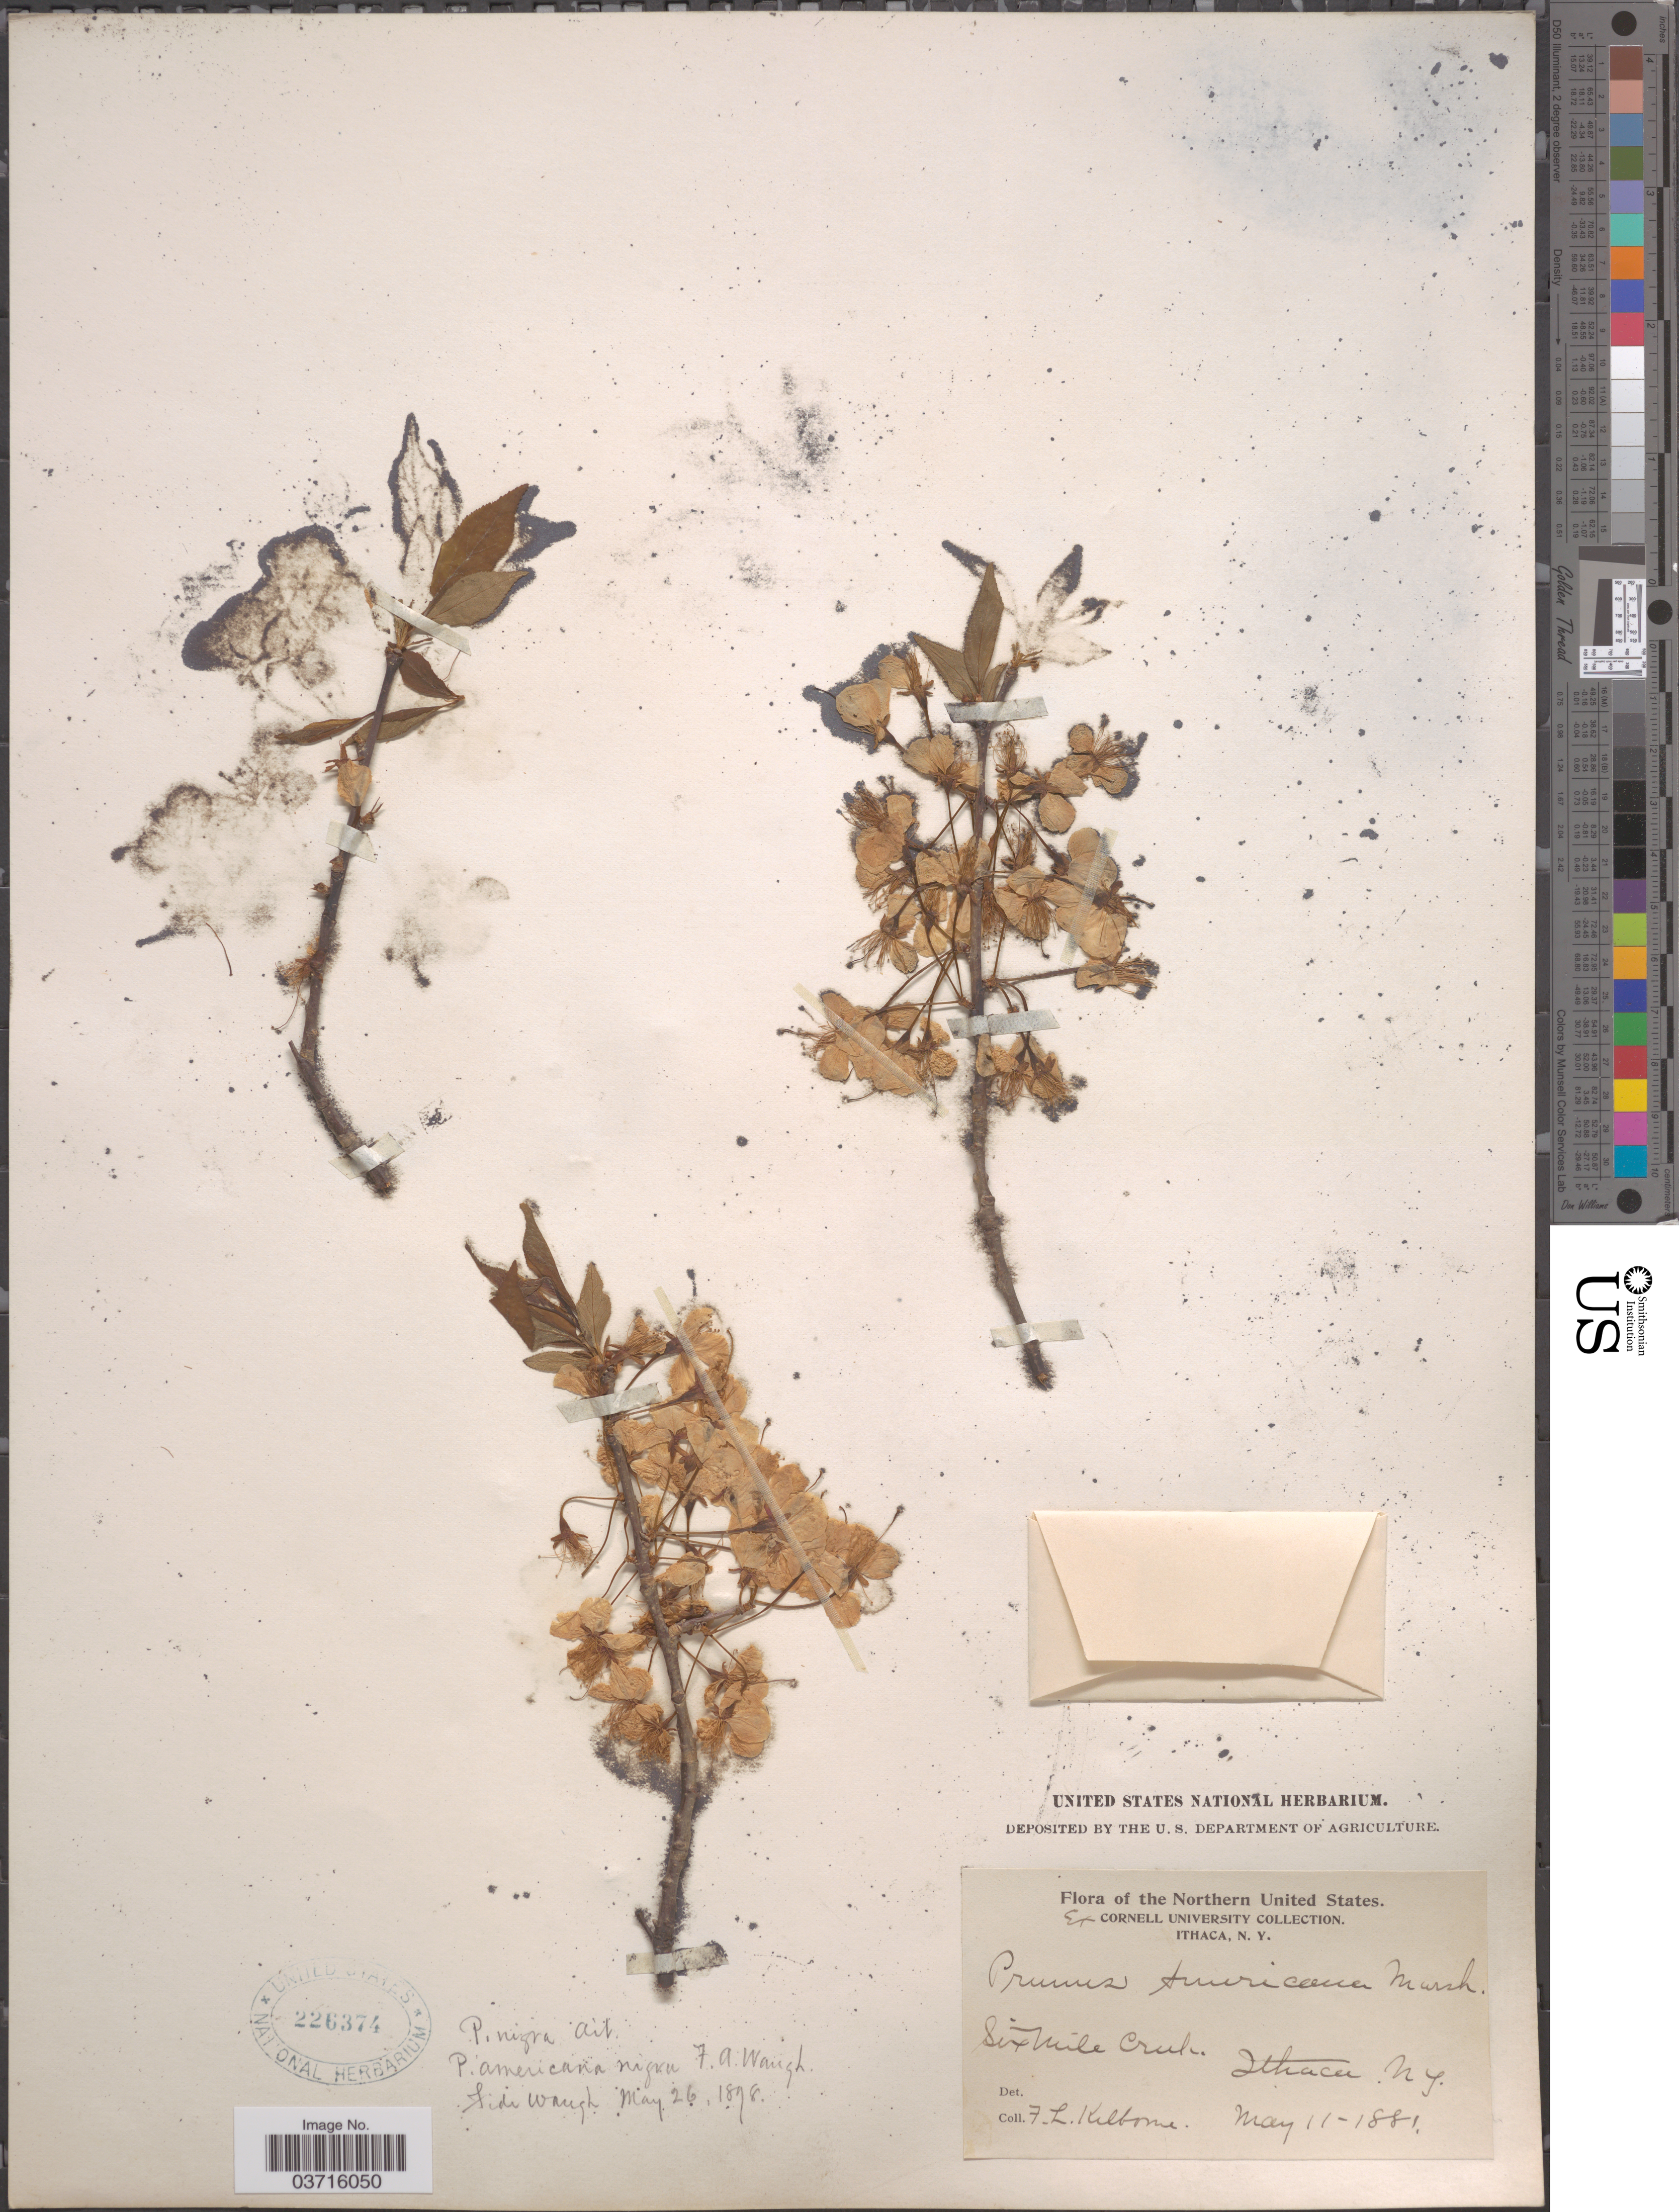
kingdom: Plantae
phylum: Tracheophyta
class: Magnoliopsida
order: Rosales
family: Rosaceae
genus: Prunus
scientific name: Prunus nigra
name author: Wight & Hedrick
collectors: F. L. Kilborne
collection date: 1881-05-11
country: United States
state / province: New York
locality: The Northern United States. Six Mile Creek. Ithaca.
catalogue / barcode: US 226374